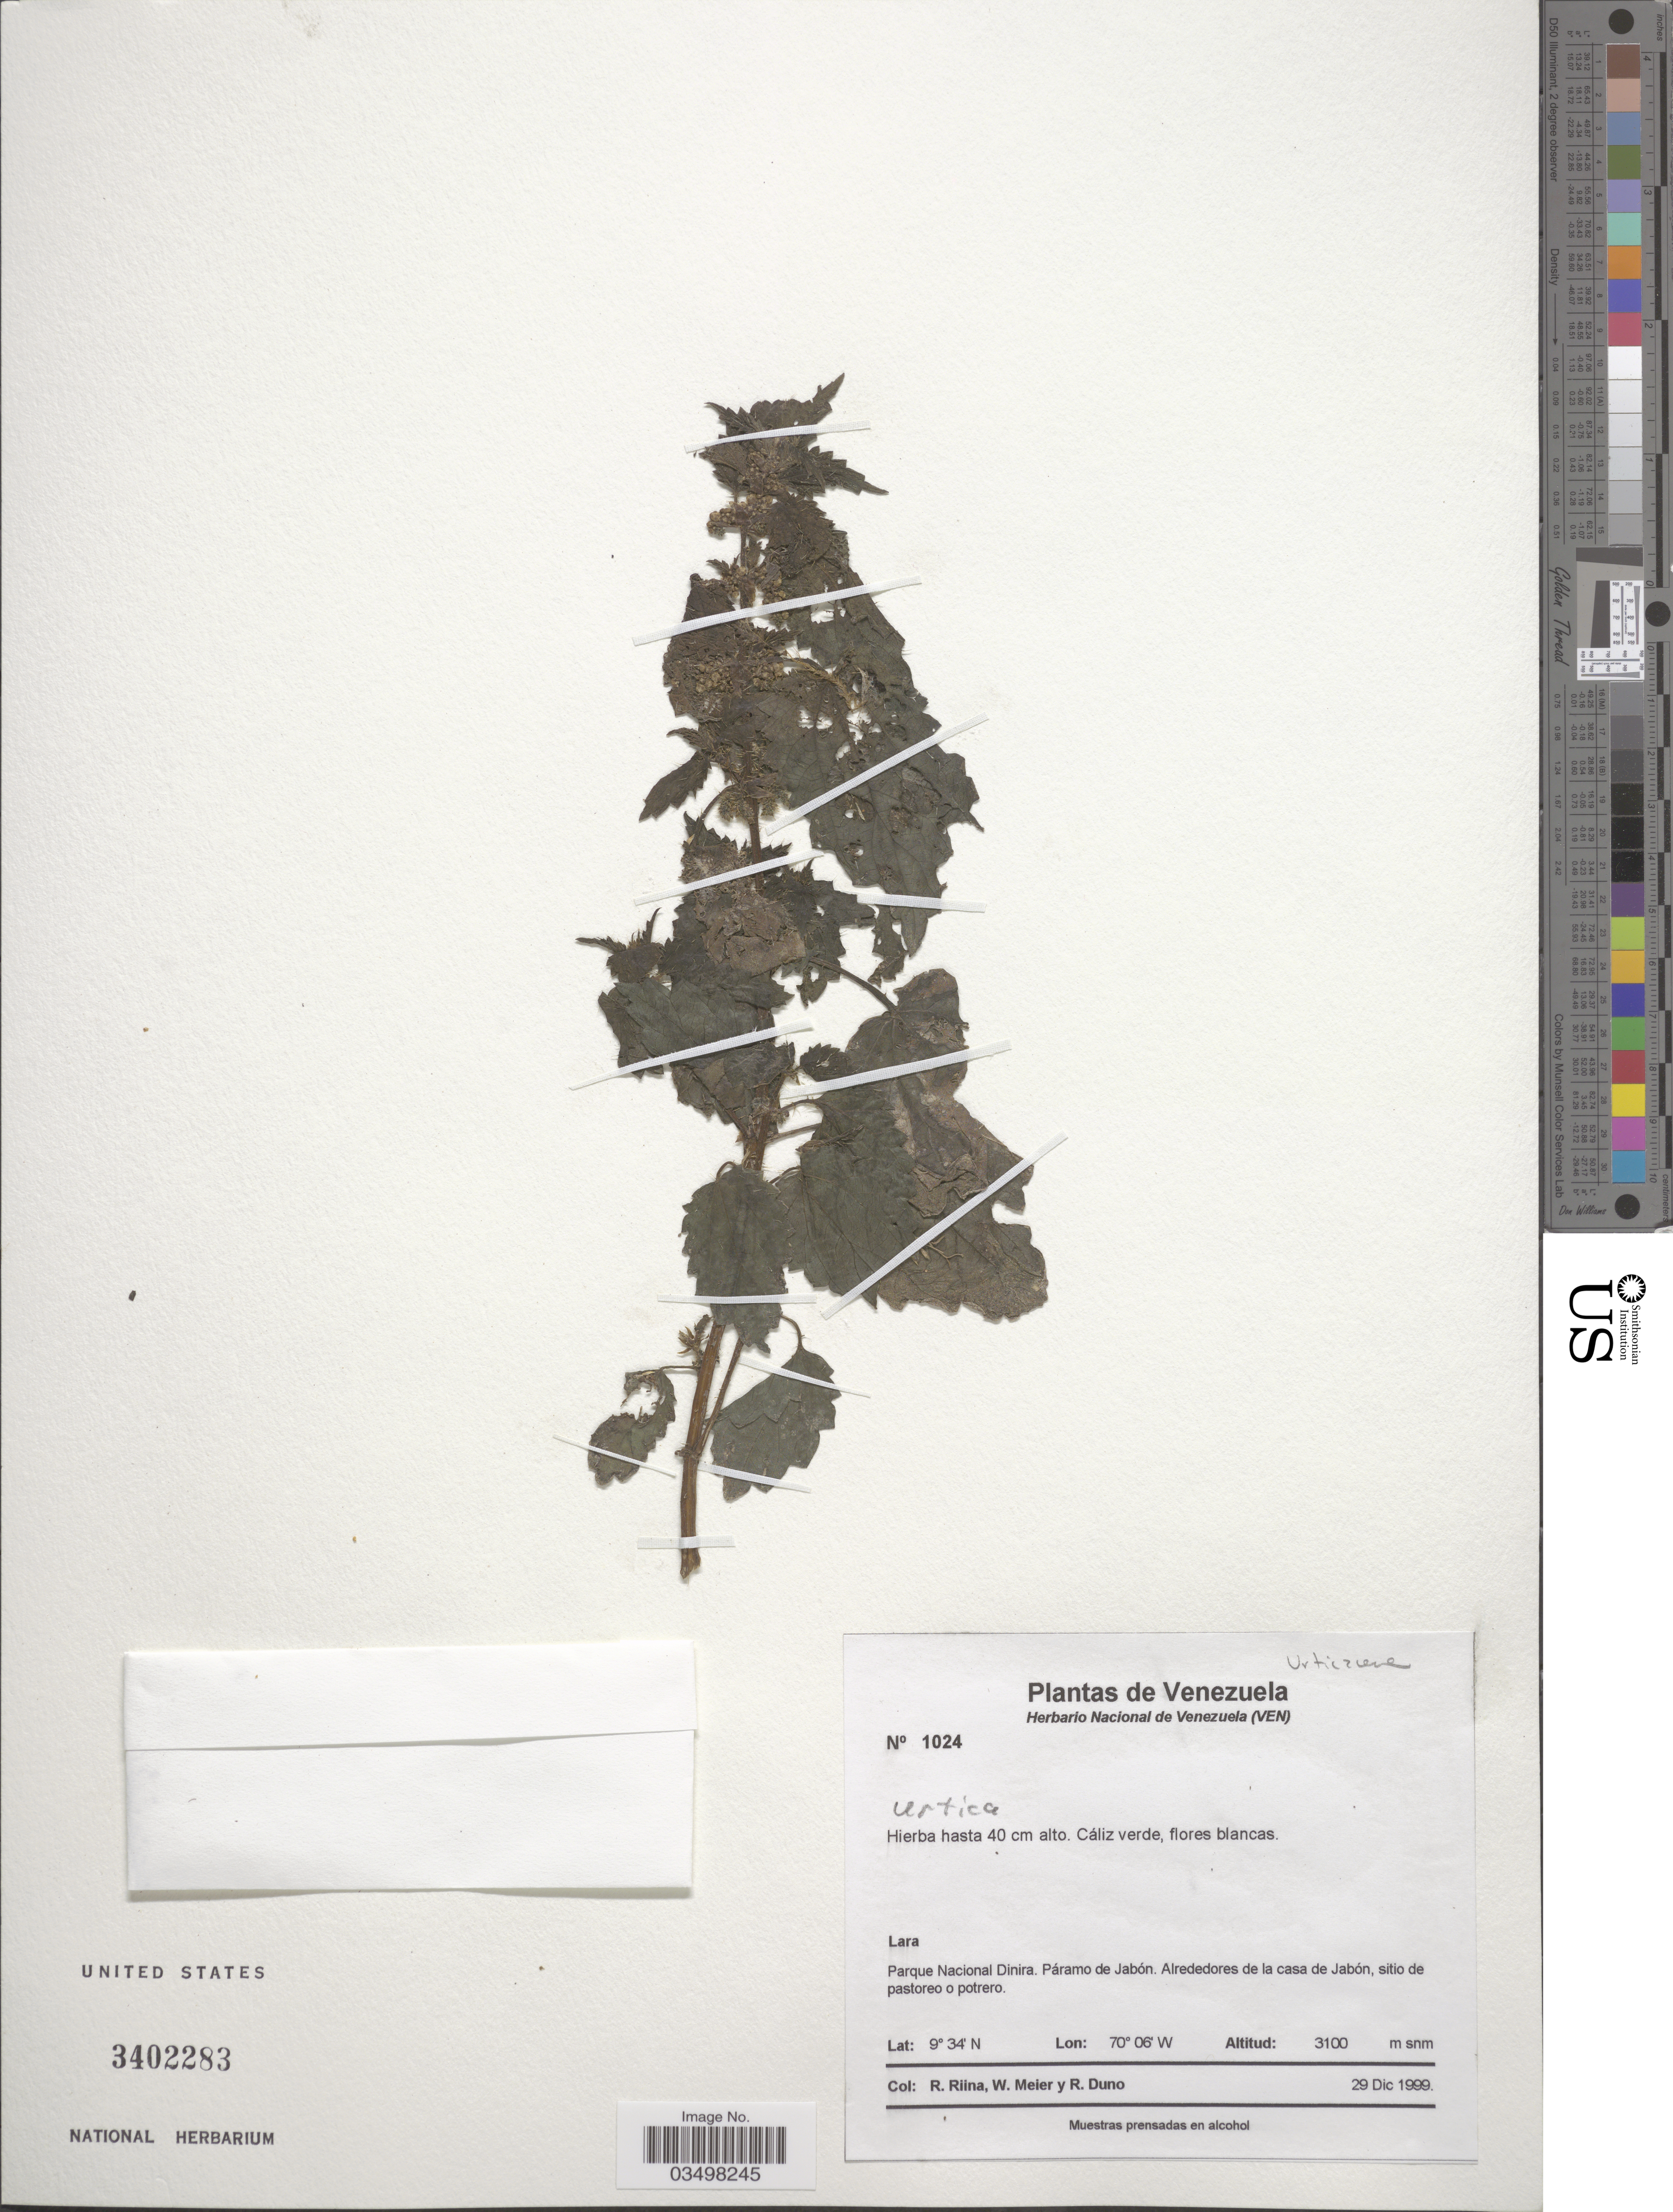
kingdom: Plantae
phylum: Tracheophyta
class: Magnoliopsida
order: Rosales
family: Urticaceae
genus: Urtica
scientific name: Urtica sp.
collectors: R. Riina, W. Meier & R. Duno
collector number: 1024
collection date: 1999-12-29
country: Venezuela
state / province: Lara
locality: Parque Nacional Dinira. Páramo de Jabón. Alrededores de la casa de Jabón, sitio de pastoreo o potrero.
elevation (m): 3100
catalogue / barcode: US 3402283